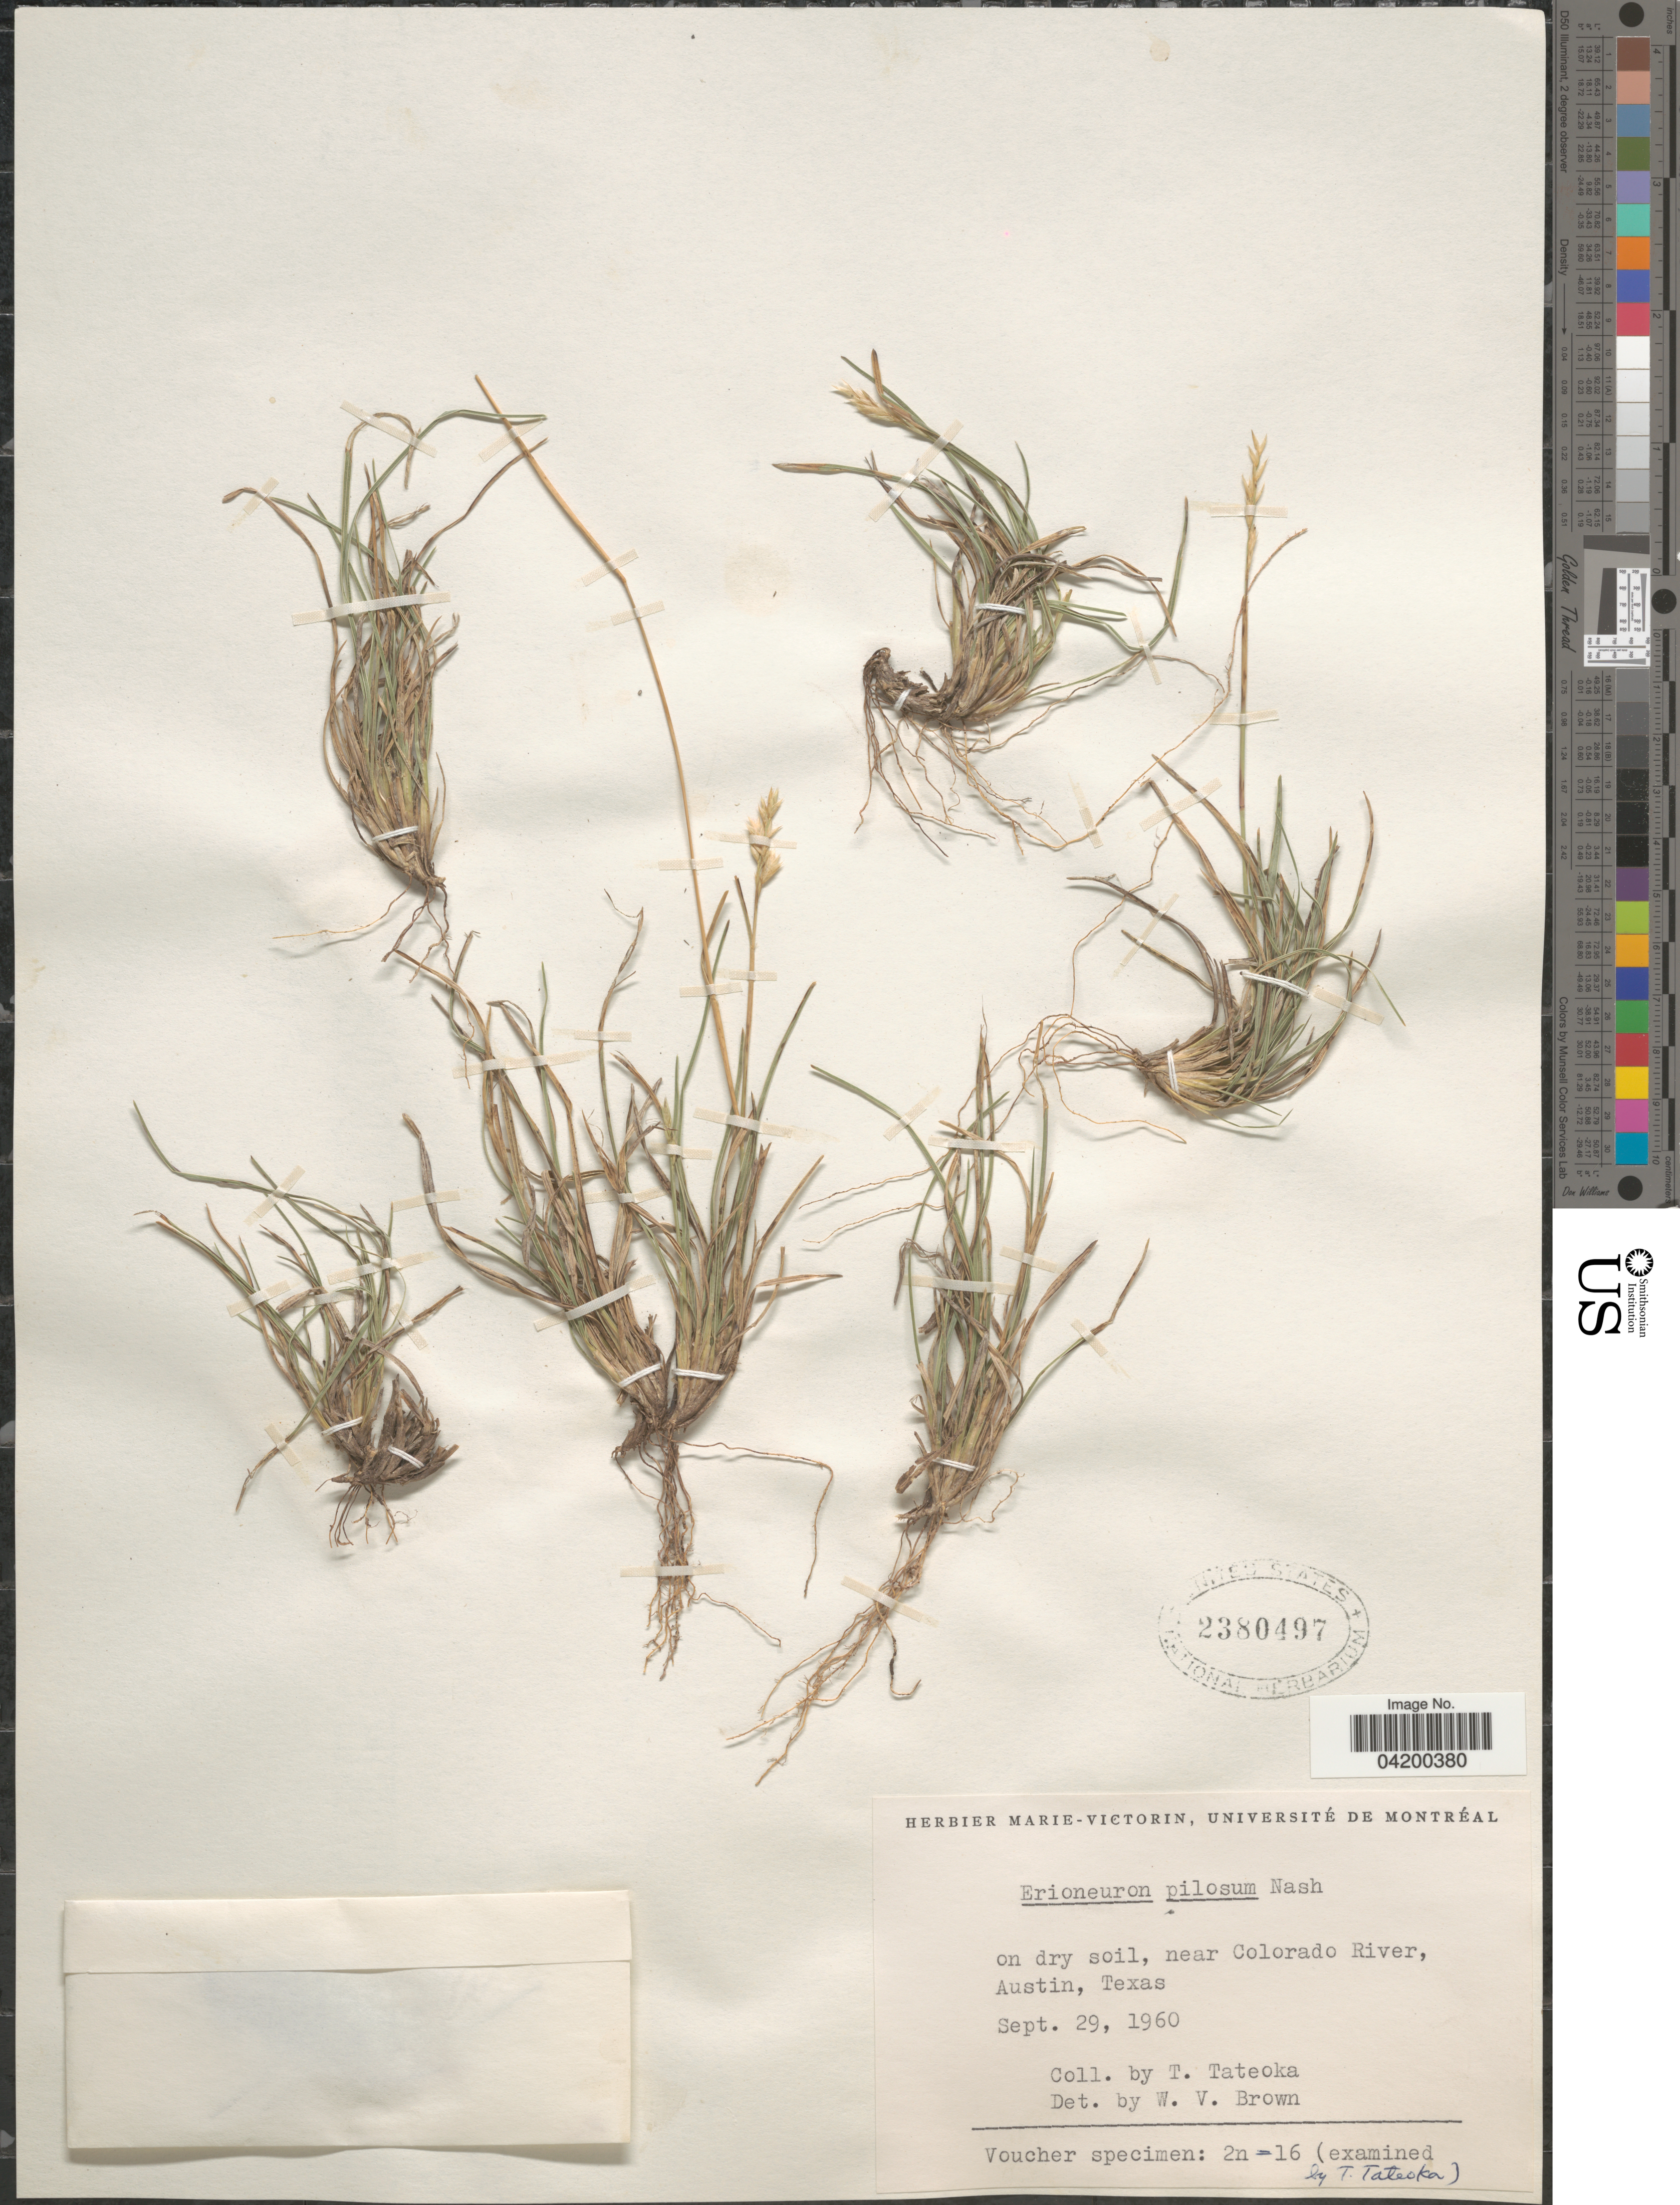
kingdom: Plantae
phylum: Tracheophyta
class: Liliopsida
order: Poales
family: Poaceae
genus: Erioneuron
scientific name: Erioneuron pilosum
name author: (Buckley) Nash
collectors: T. Tateoka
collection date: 1960-09-29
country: United States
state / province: Texas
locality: Near Colorado River, Austin.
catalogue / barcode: US 2380497